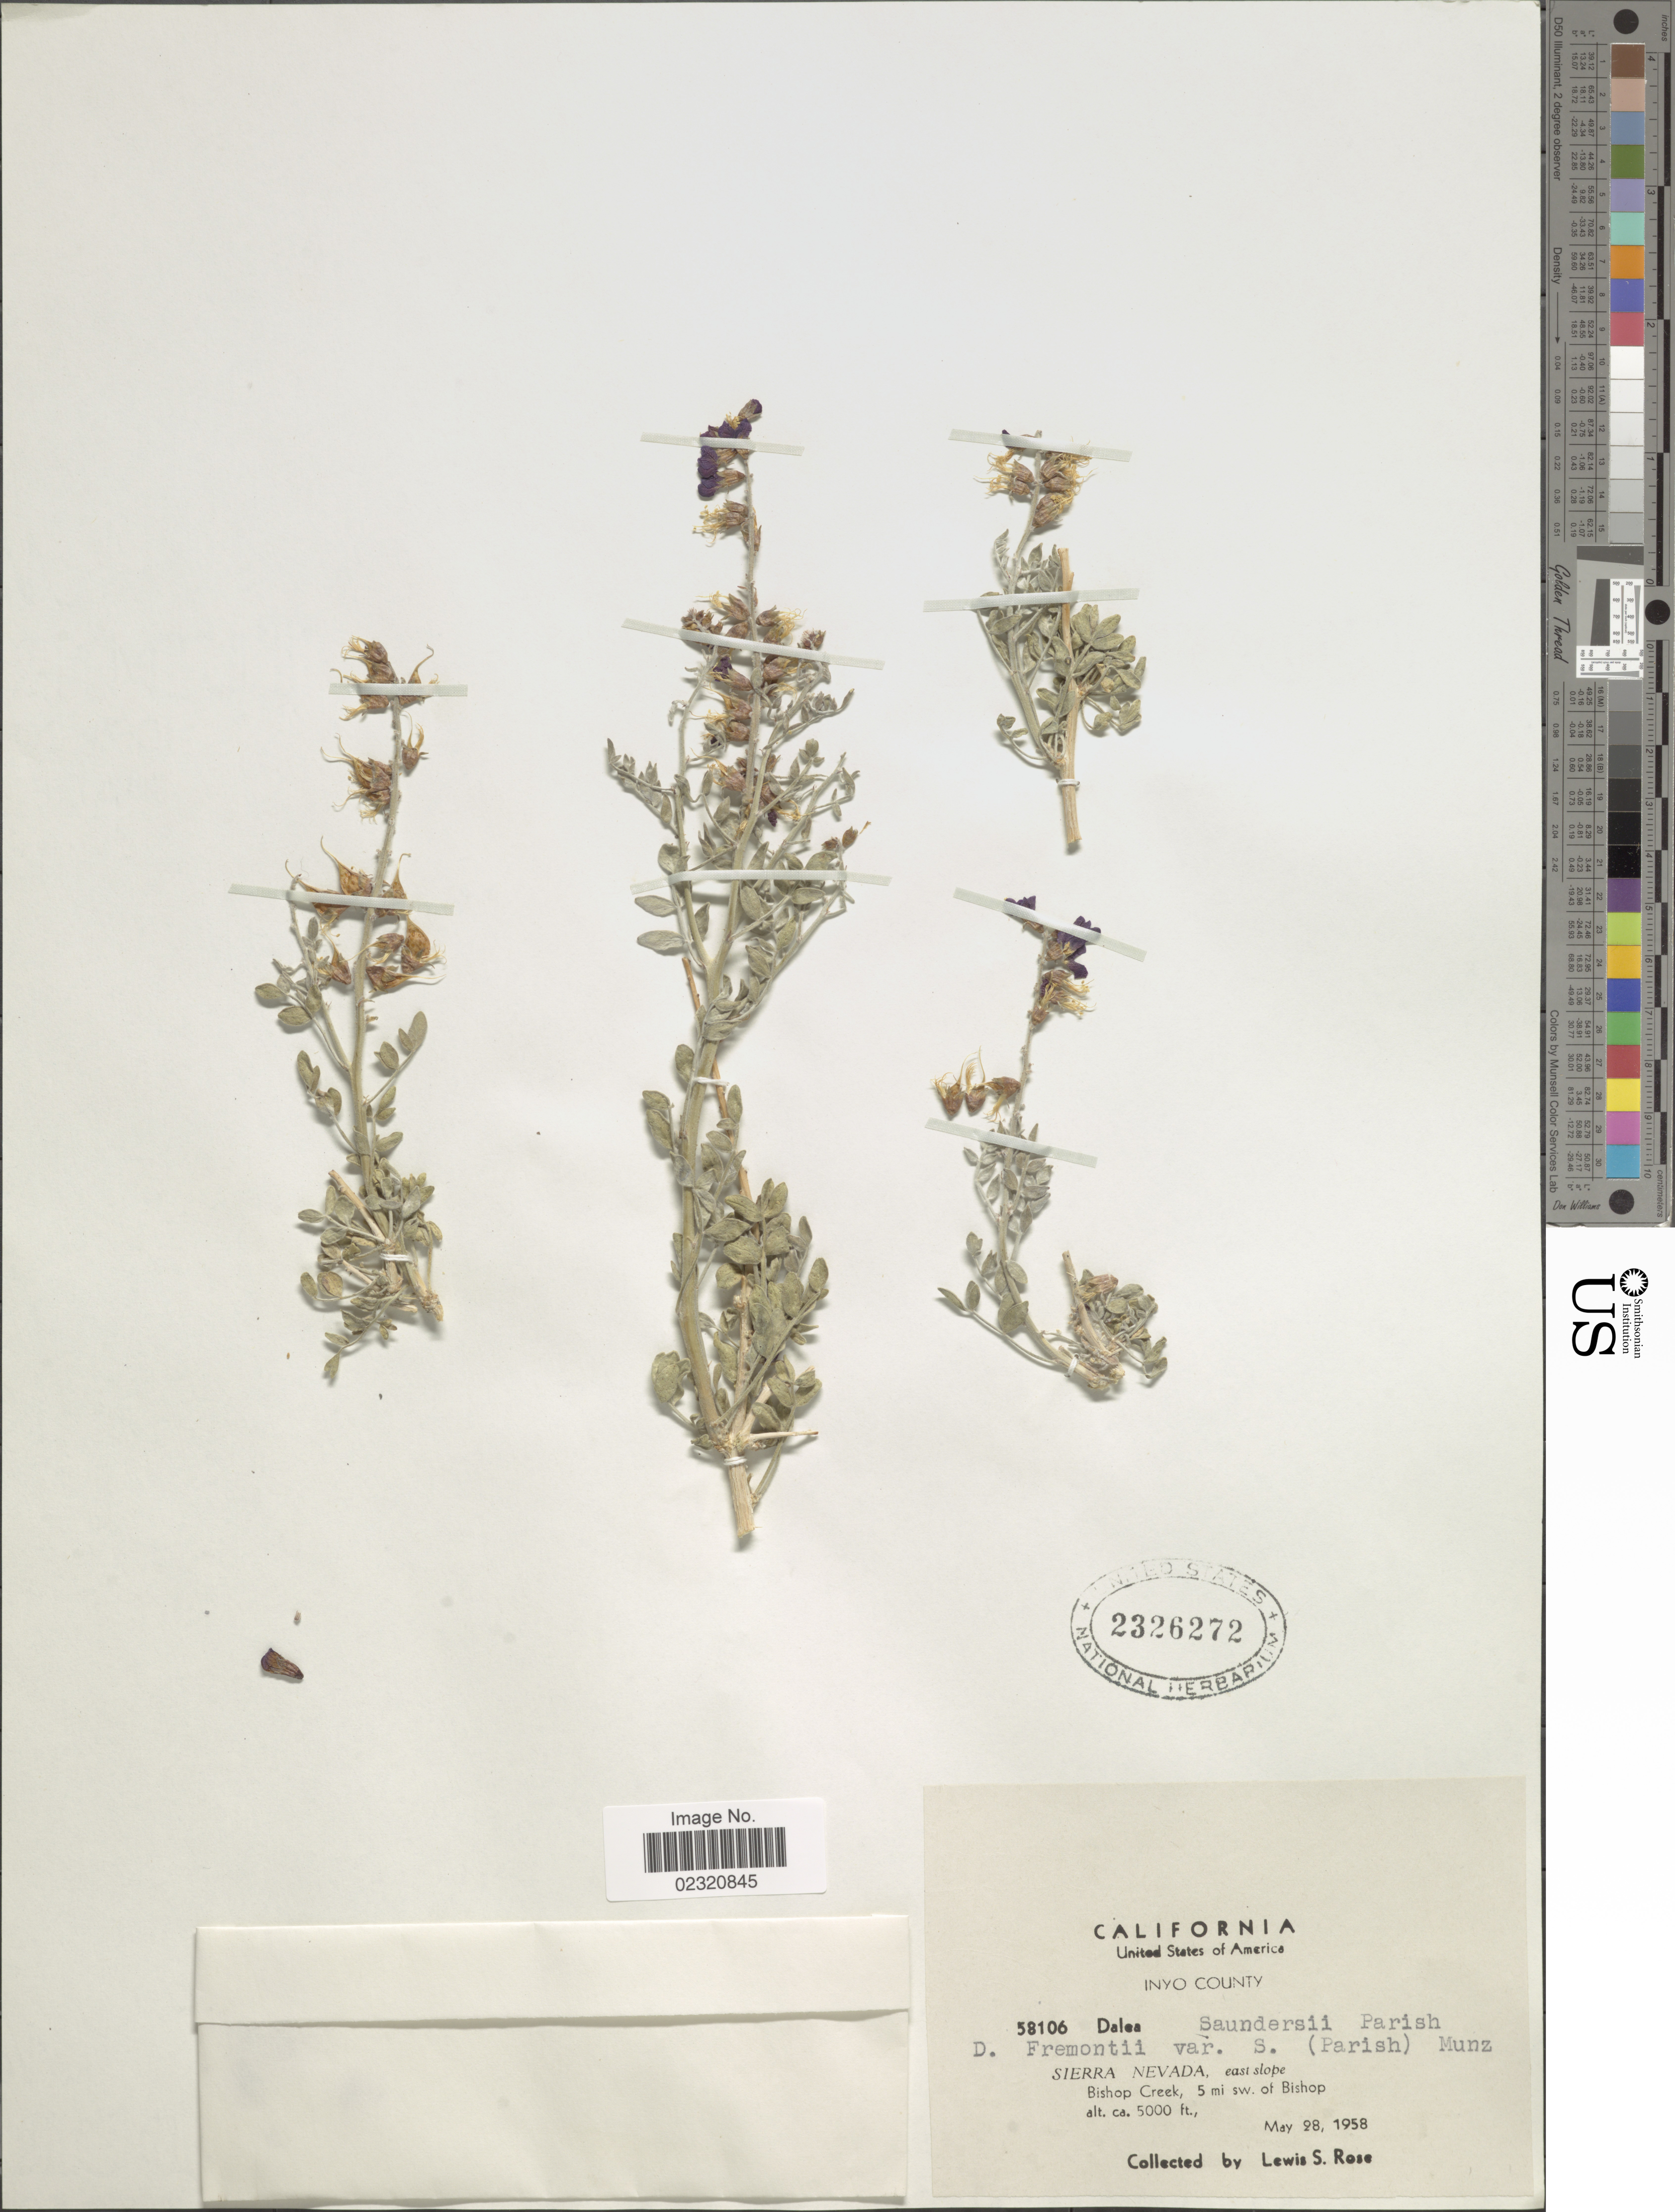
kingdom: Plantae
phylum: Tracheophyta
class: Magnoliopsida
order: Fabales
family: Fabaceae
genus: Psorothamnus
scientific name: Psorothamnus arborescens var. minutifolius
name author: (Parish) Barneby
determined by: Strong, Mark T., (BOT), Smithsonian Institution - National Museum of Natural History (UNITED STATES)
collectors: L. S. Rose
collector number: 58106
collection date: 1958-05-28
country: United States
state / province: California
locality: Sierra Nevada, east slope Bishop Creek, 5 mi. sw of Bishop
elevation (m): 1524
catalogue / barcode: US 2326272